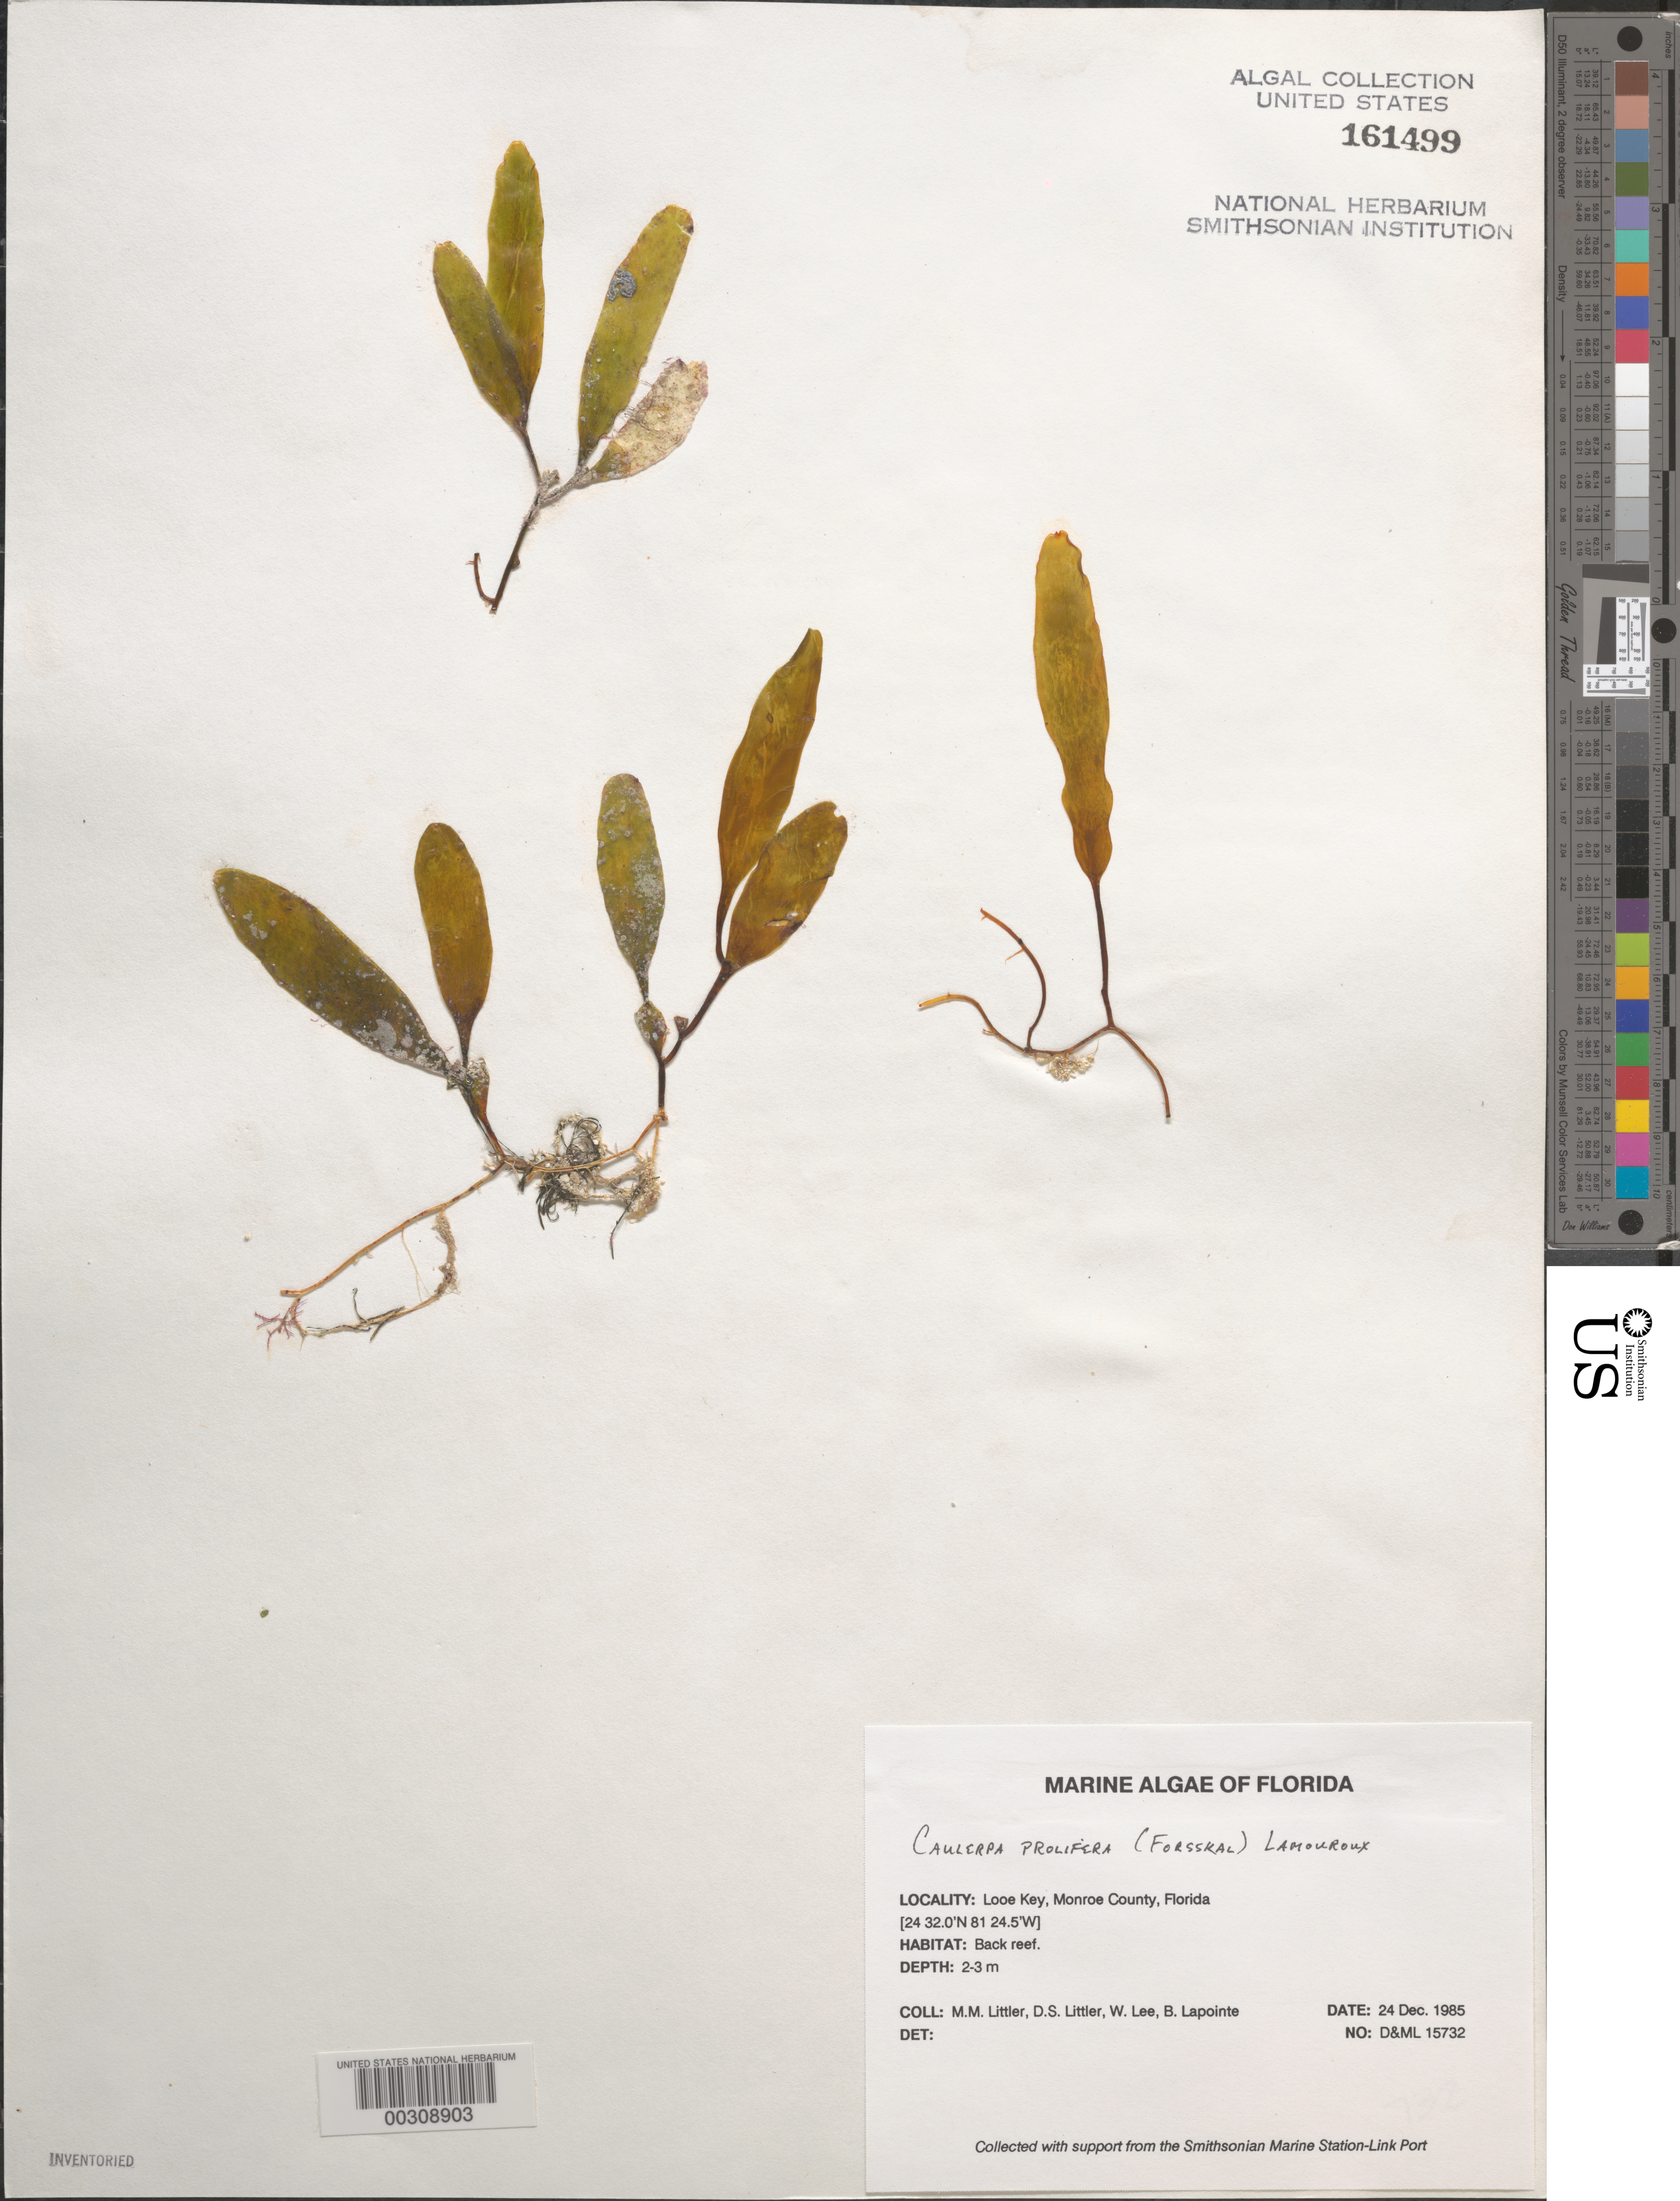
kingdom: Plantae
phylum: Chlorophyta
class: Ulvophyceae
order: Bryopsidales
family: Caulerpaceae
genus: Caulerpa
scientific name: Caulerpa prolifera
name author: (Forssk.) J.V.Lamouroux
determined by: Littler, D. S.; Littler, M. M.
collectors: M. M. Littler, D. S. Littler, W. Lee & B. Lapointe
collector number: D&ML 15732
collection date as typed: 24 Dec 1985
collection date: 1985-12-24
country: United States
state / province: Florida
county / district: Monroe County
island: Looe Key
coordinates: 24 32.0' N, 81 24.5' W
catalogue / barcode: US 161499